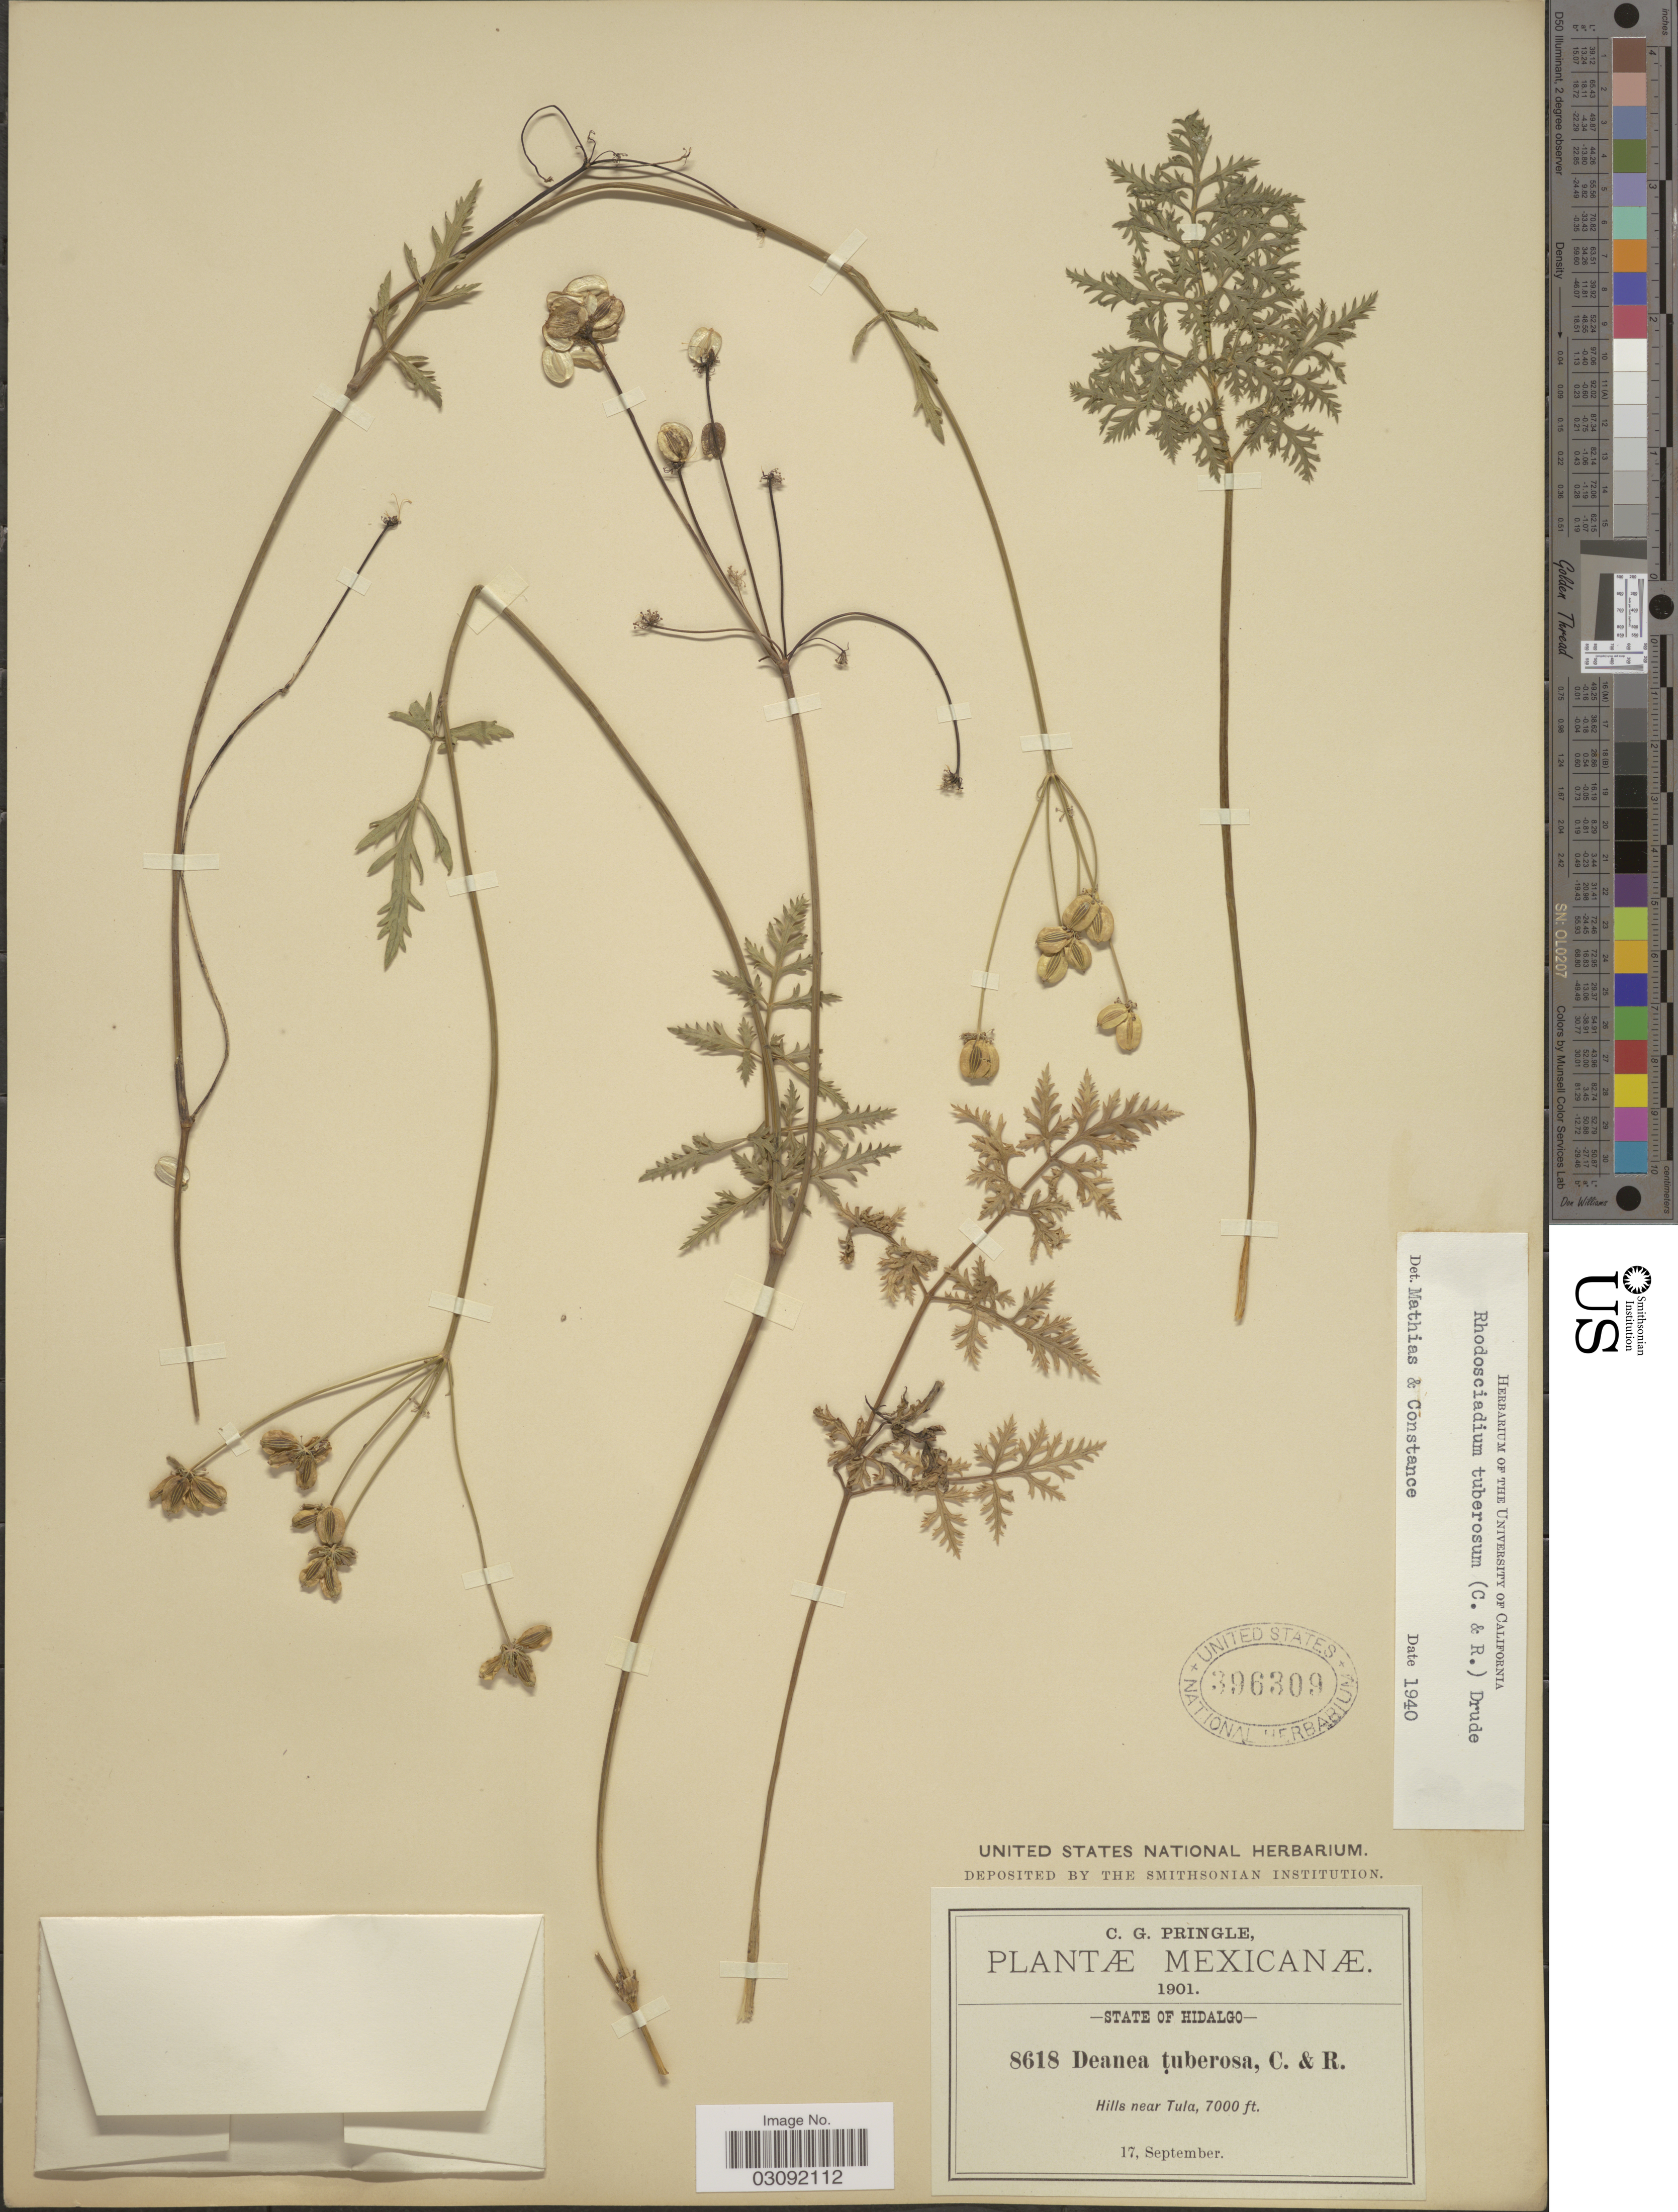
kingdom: Plantae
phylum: Tracheophyta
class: Magnoliopsida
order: Apiales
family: Apiaceae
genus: Rhodosciadium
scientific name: Rhodosciadium tuberosum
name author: (J.M. Coult. & Rose) Drude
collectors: C. G. Pringle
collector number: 8618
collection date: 1901-09-17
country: Mexico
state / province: Hidalgo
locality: State of Hidalgo. Hills near Tula.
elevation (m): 2134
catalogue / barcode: US 396309